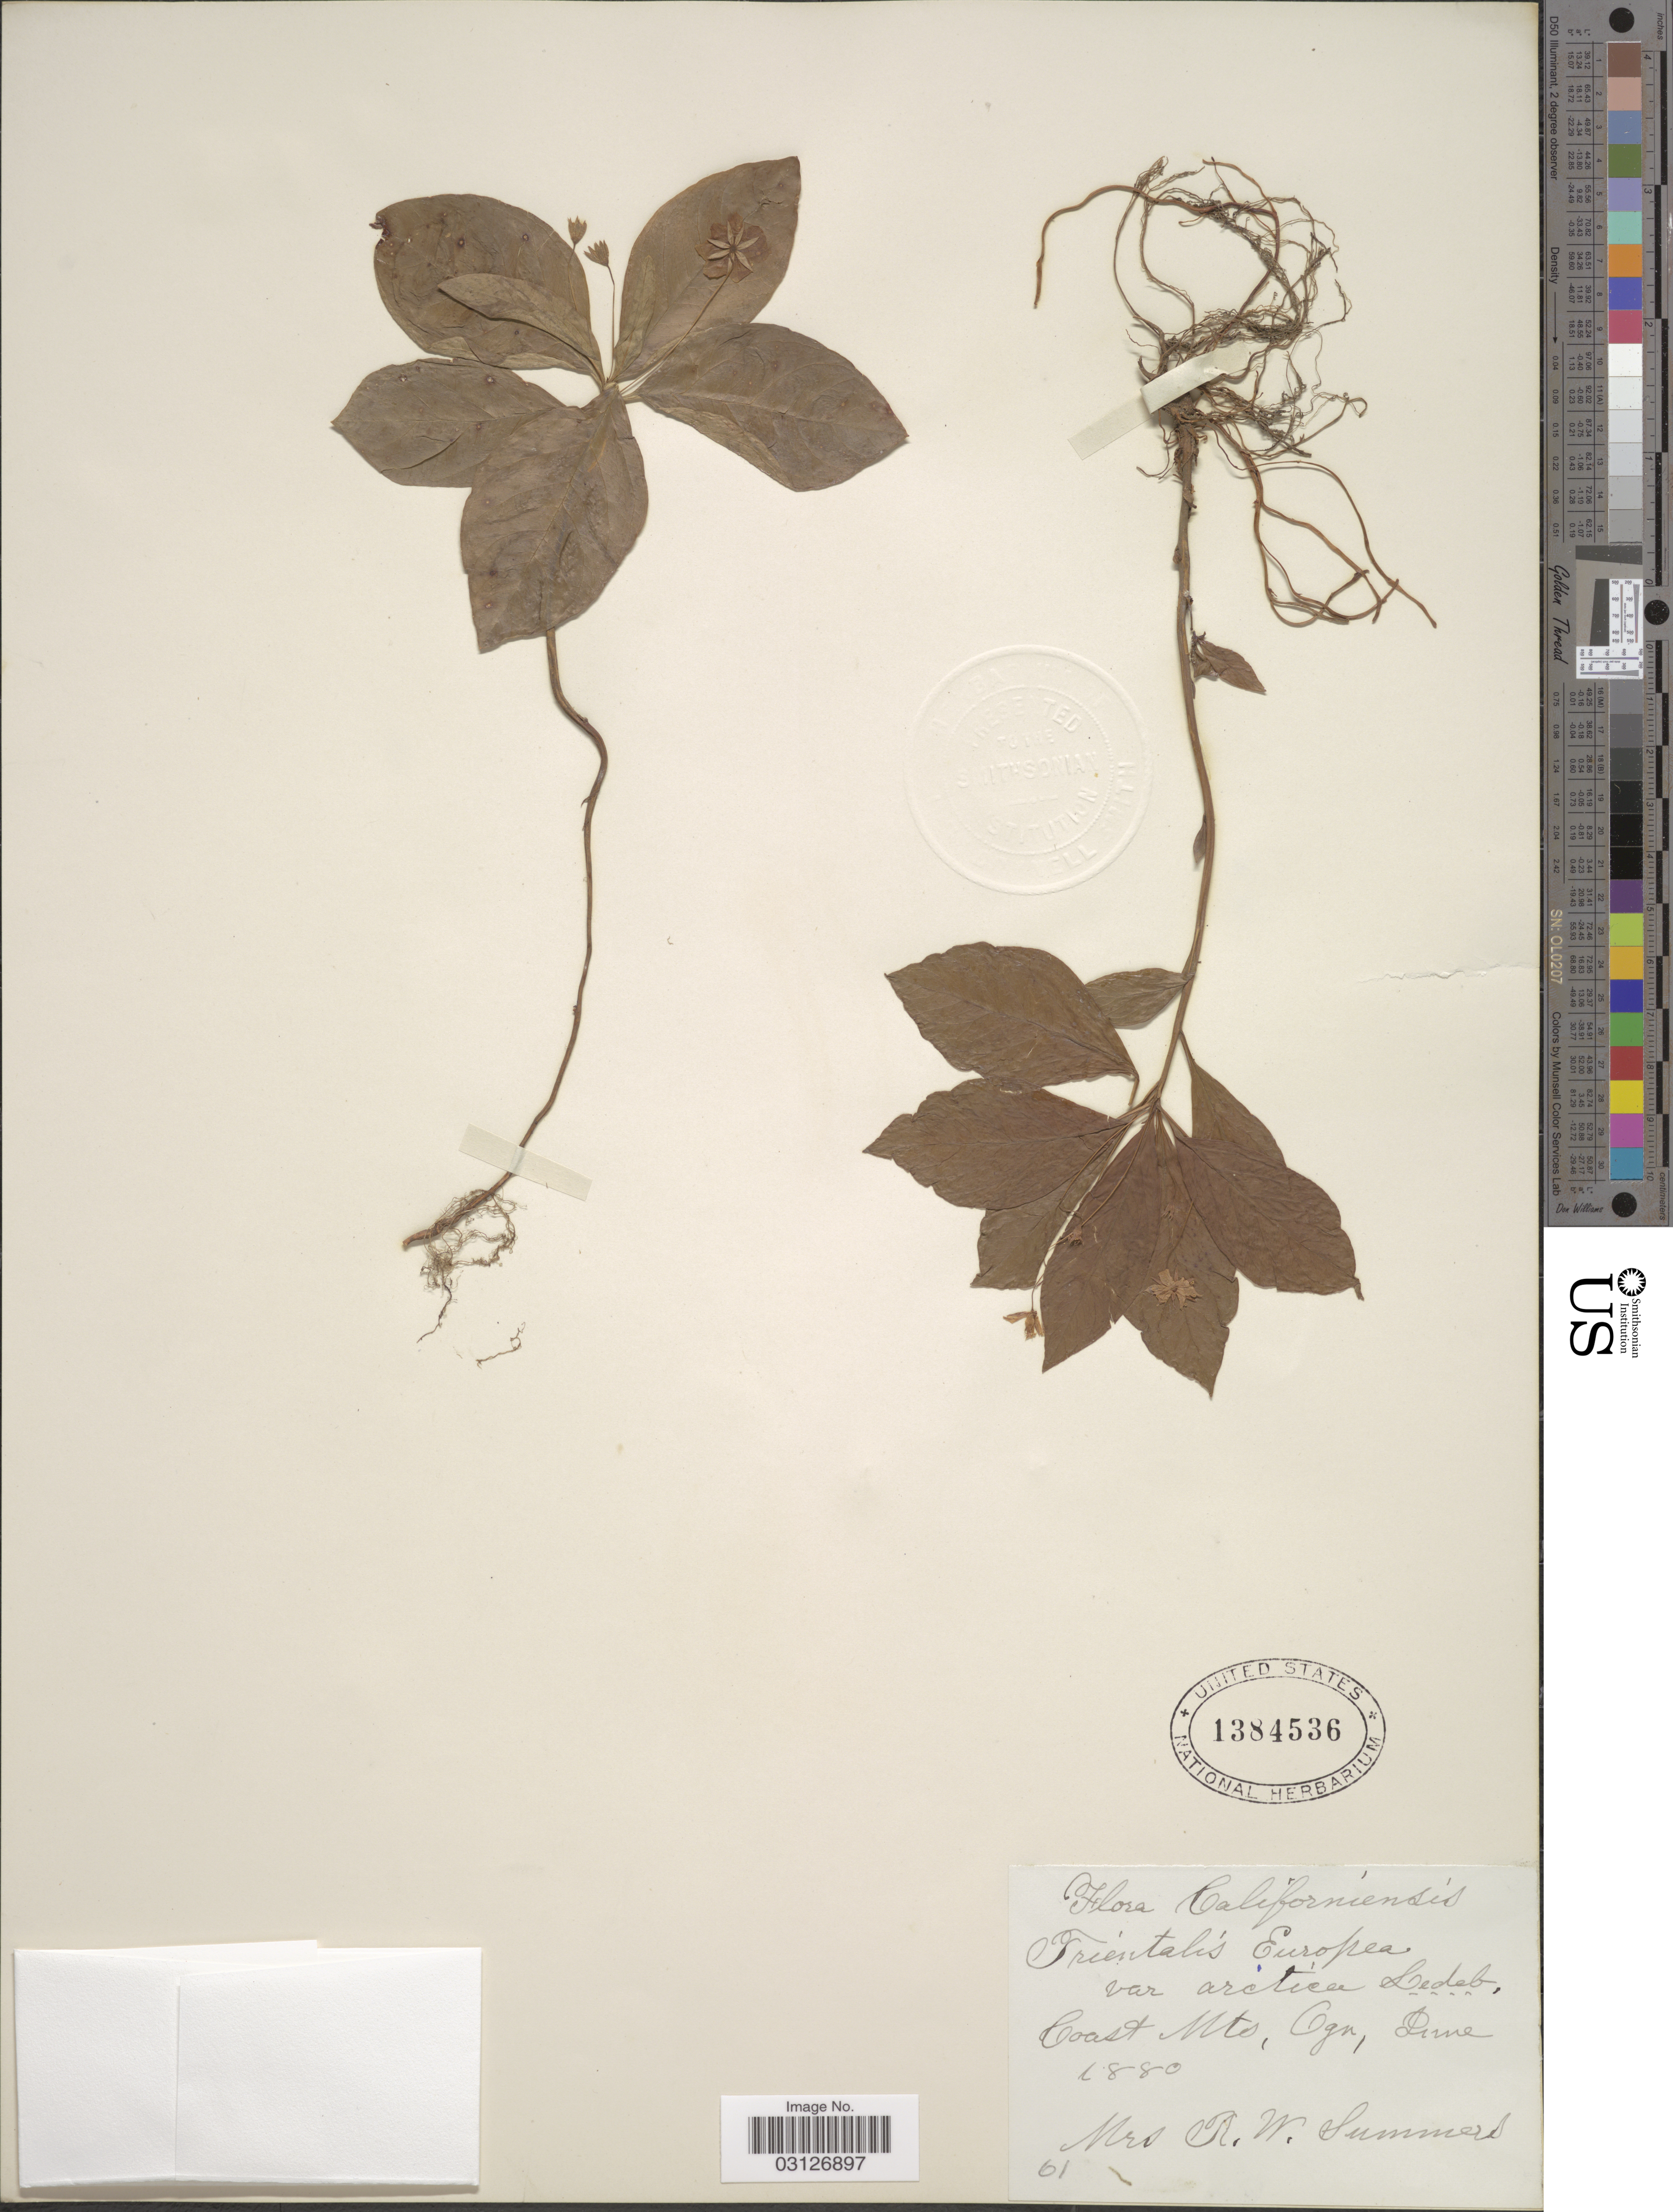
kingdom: Plantae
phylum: Tracheophyta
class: Magnoliopsida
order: Ericales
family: Primulaceae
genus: Trientalis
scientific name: Trientalis arctica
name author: Fisch. ex Hook.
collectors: R. Summers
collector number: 61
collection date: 1880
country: United States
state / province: California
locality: Californiensis. Coast Mts, Ogn.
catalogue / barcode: US 1384536